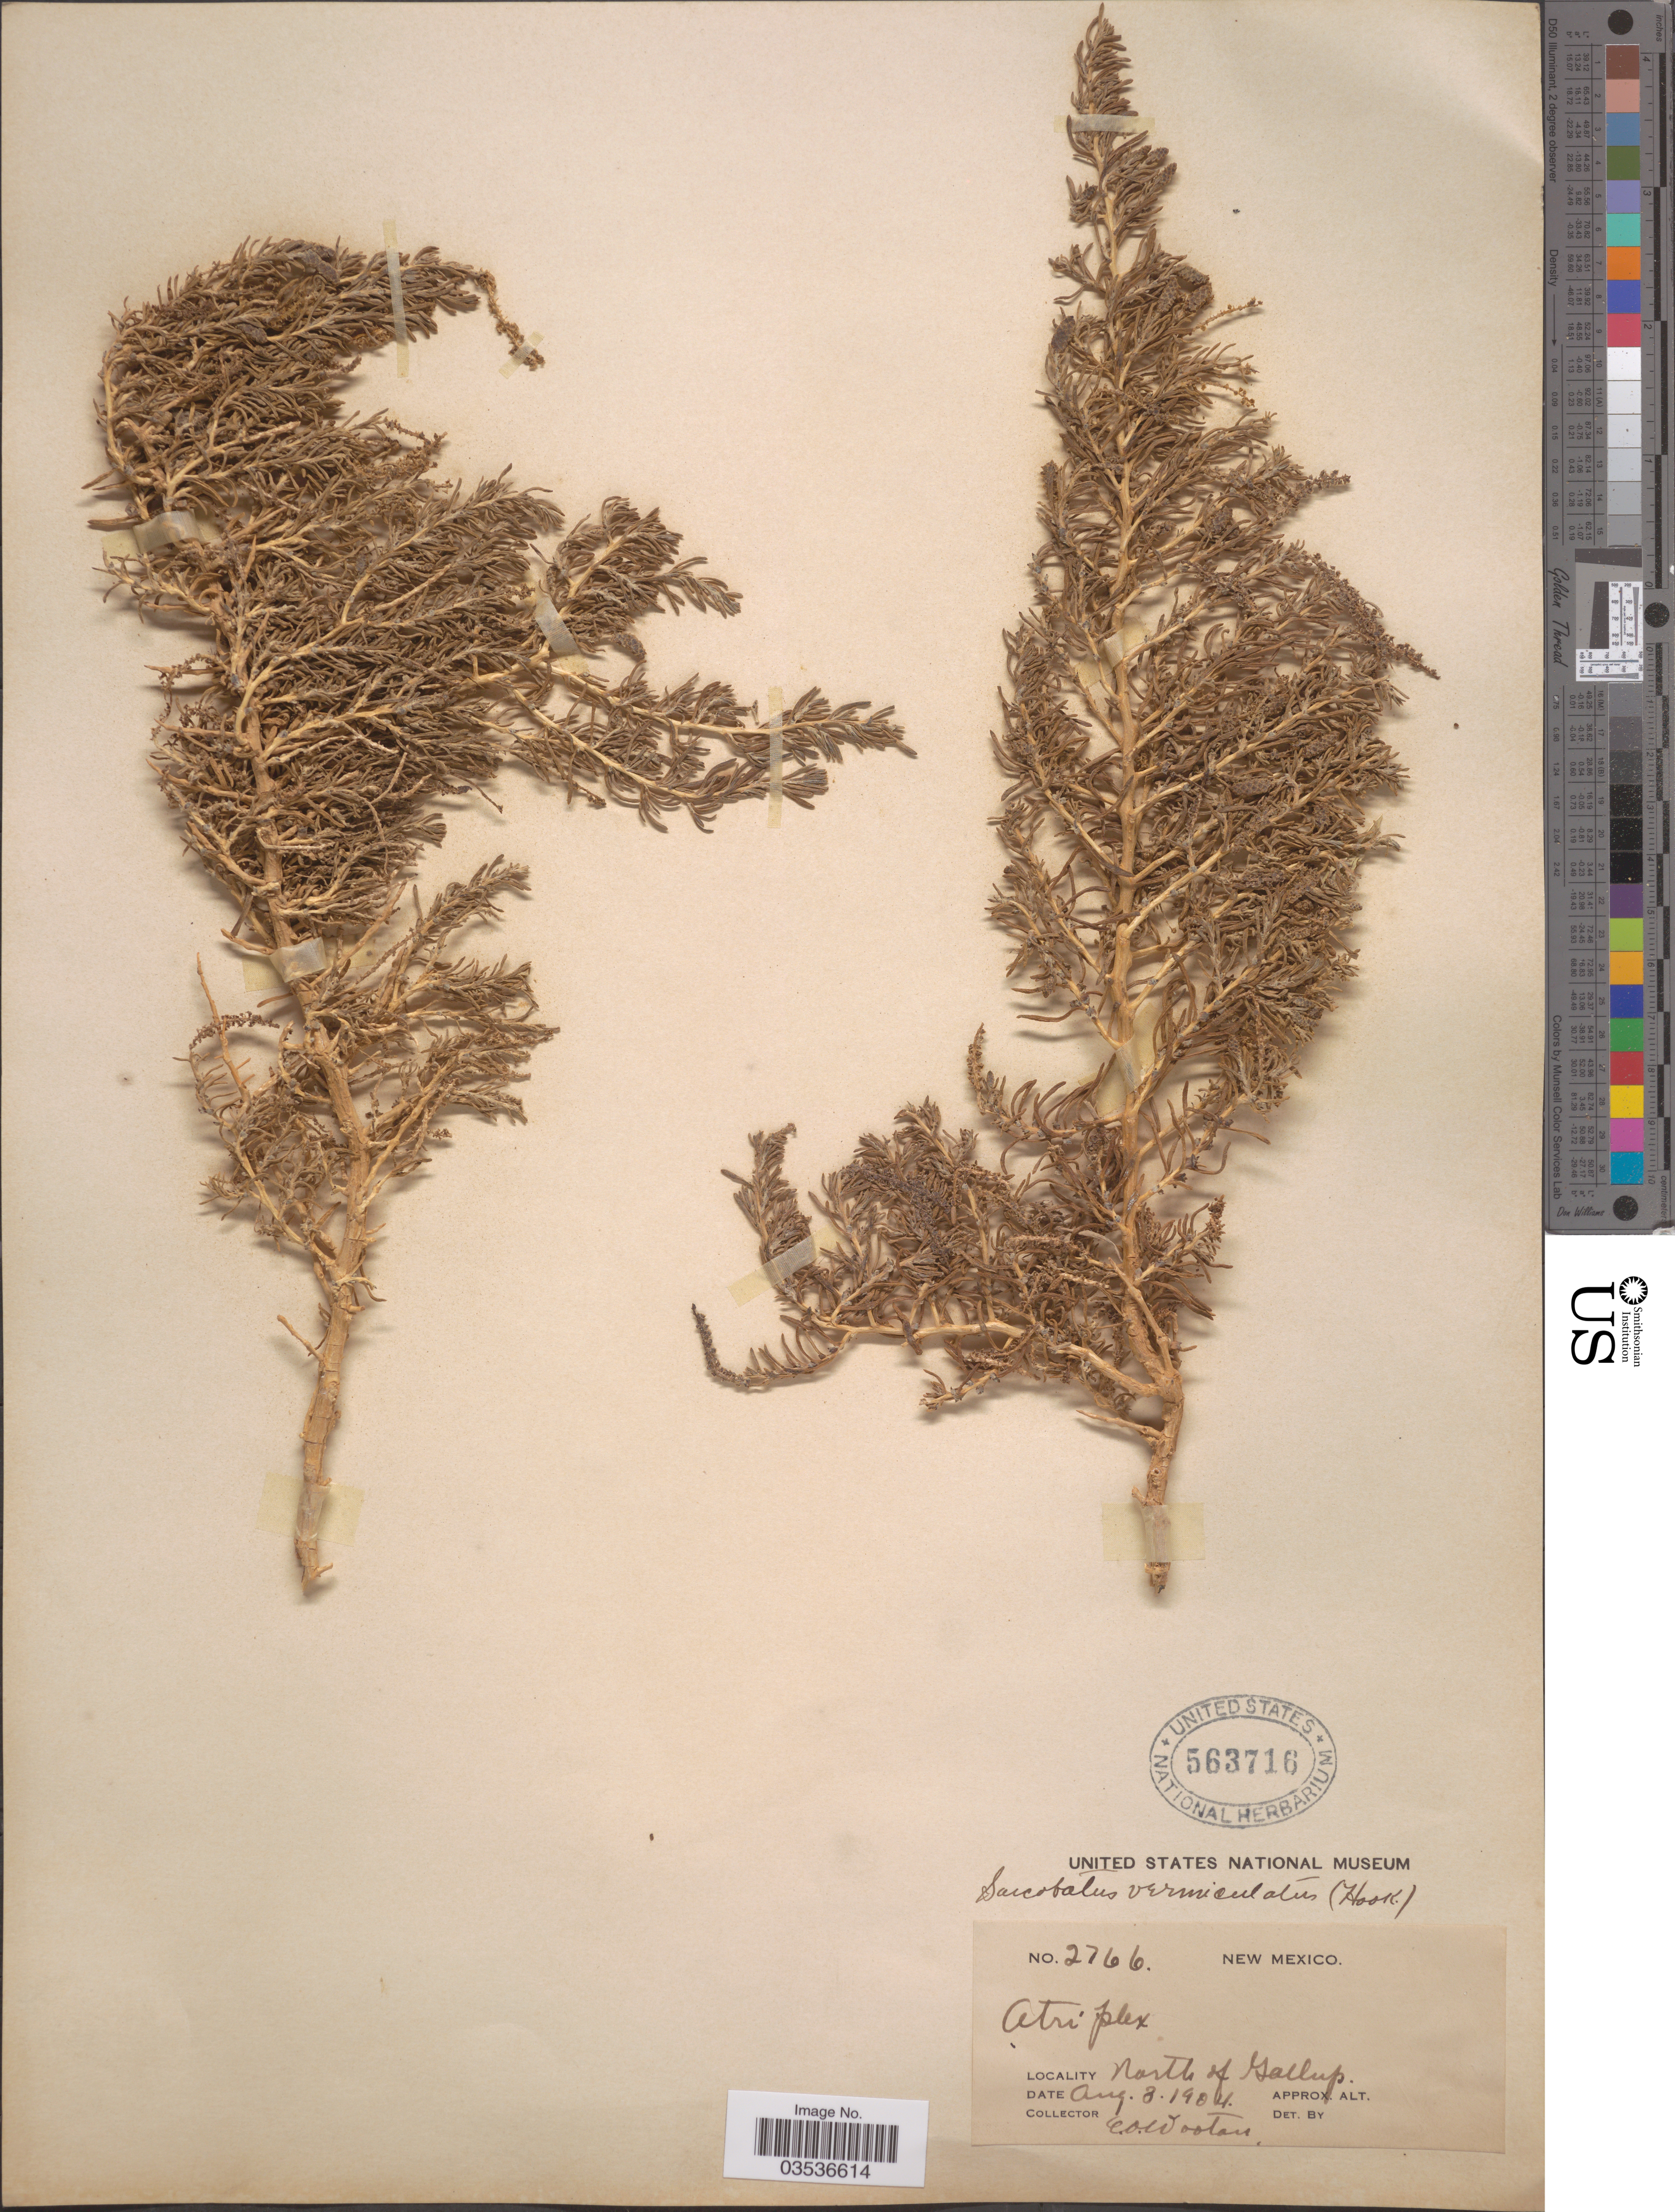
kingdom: Plantae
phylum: Tracheophyta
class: Magnoliopsida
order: Caryophyllales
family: Sarcobataceae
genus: Sarcobatus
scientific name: Sarcobatus vermiculatus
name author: (Hook.) Torr.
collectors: E. O. Wooton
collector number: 2766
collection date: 1904-08-03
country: United States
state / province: New Mexico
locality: North of Gallup.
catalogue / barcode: US 563716